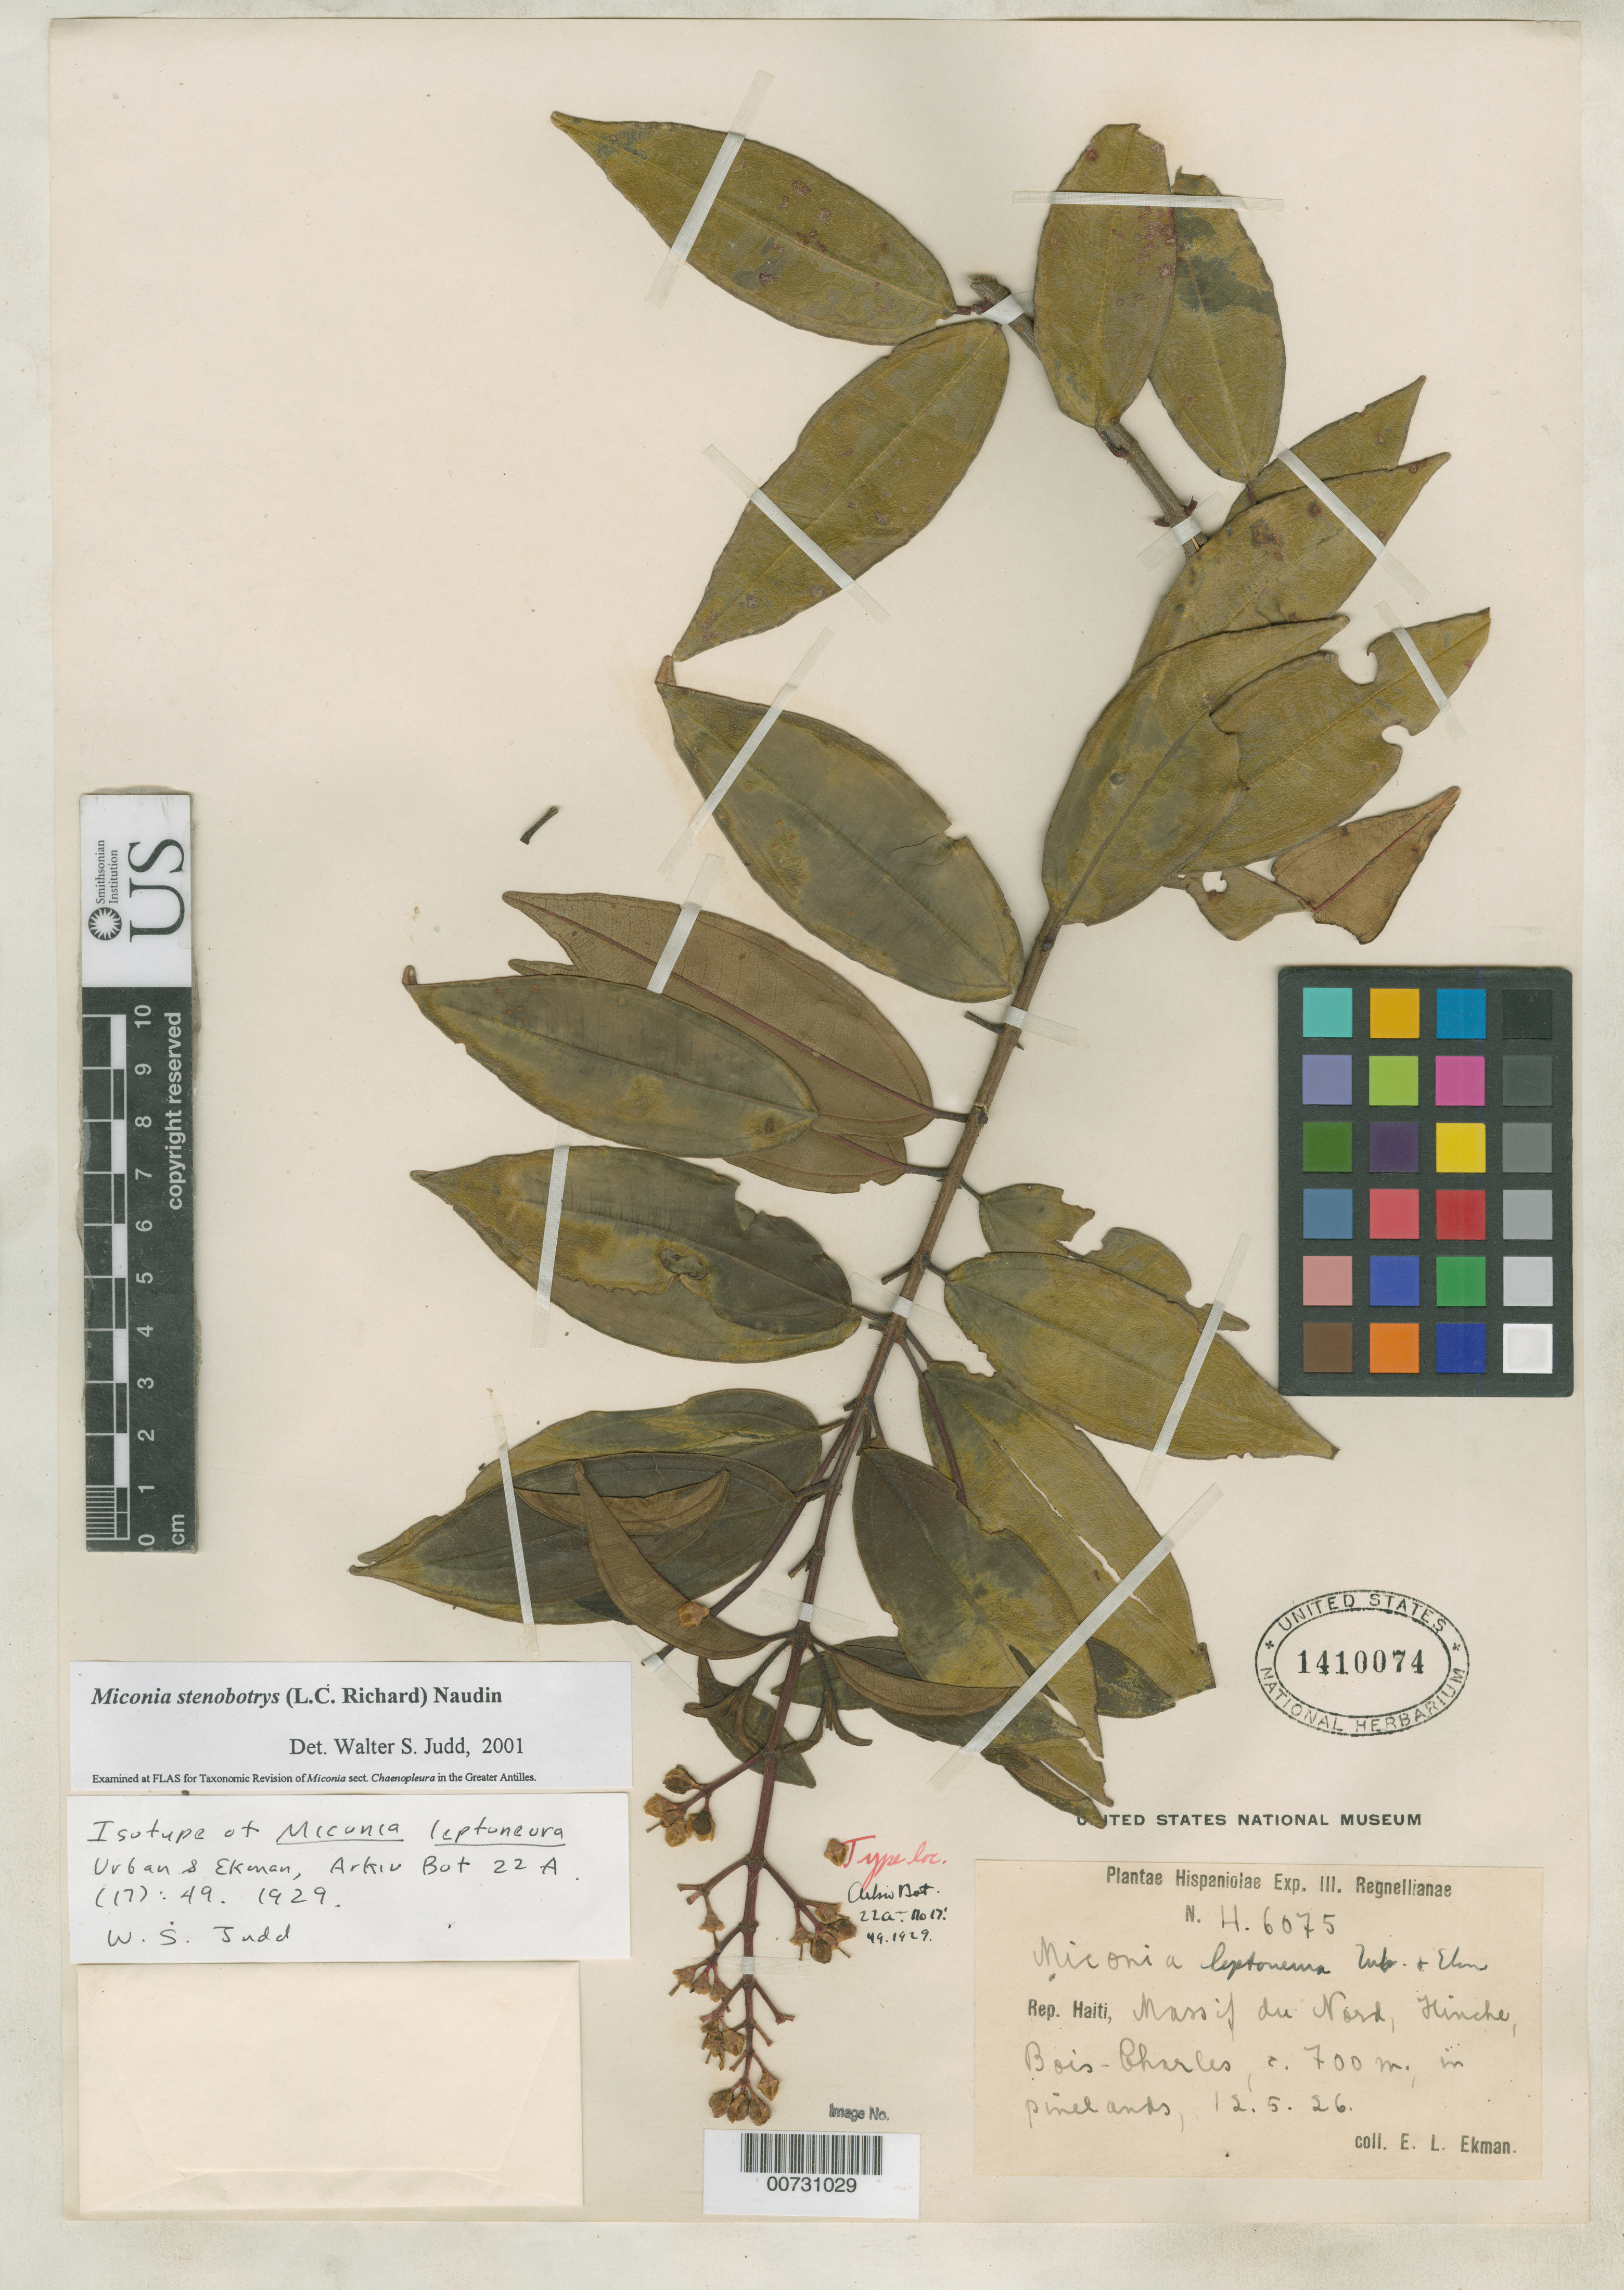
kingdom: Plantae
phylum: Tracheophyta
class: Magnoliopsida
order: Myrtales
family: Melastomataceae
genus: Miconia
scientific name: Miconia leptoneura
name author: Urb. & Ekman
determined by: Judd, Walter S.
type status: Isotype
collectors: E. L. Ekman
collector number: H 6075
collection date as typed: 12 May 1926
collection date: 1926-05-12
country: Haiti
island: Hispaniola Island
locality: Massif du Nord prope, Hinche, Bois-Charles.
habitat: In pinelands.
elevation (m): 700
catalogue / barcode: US 1410074